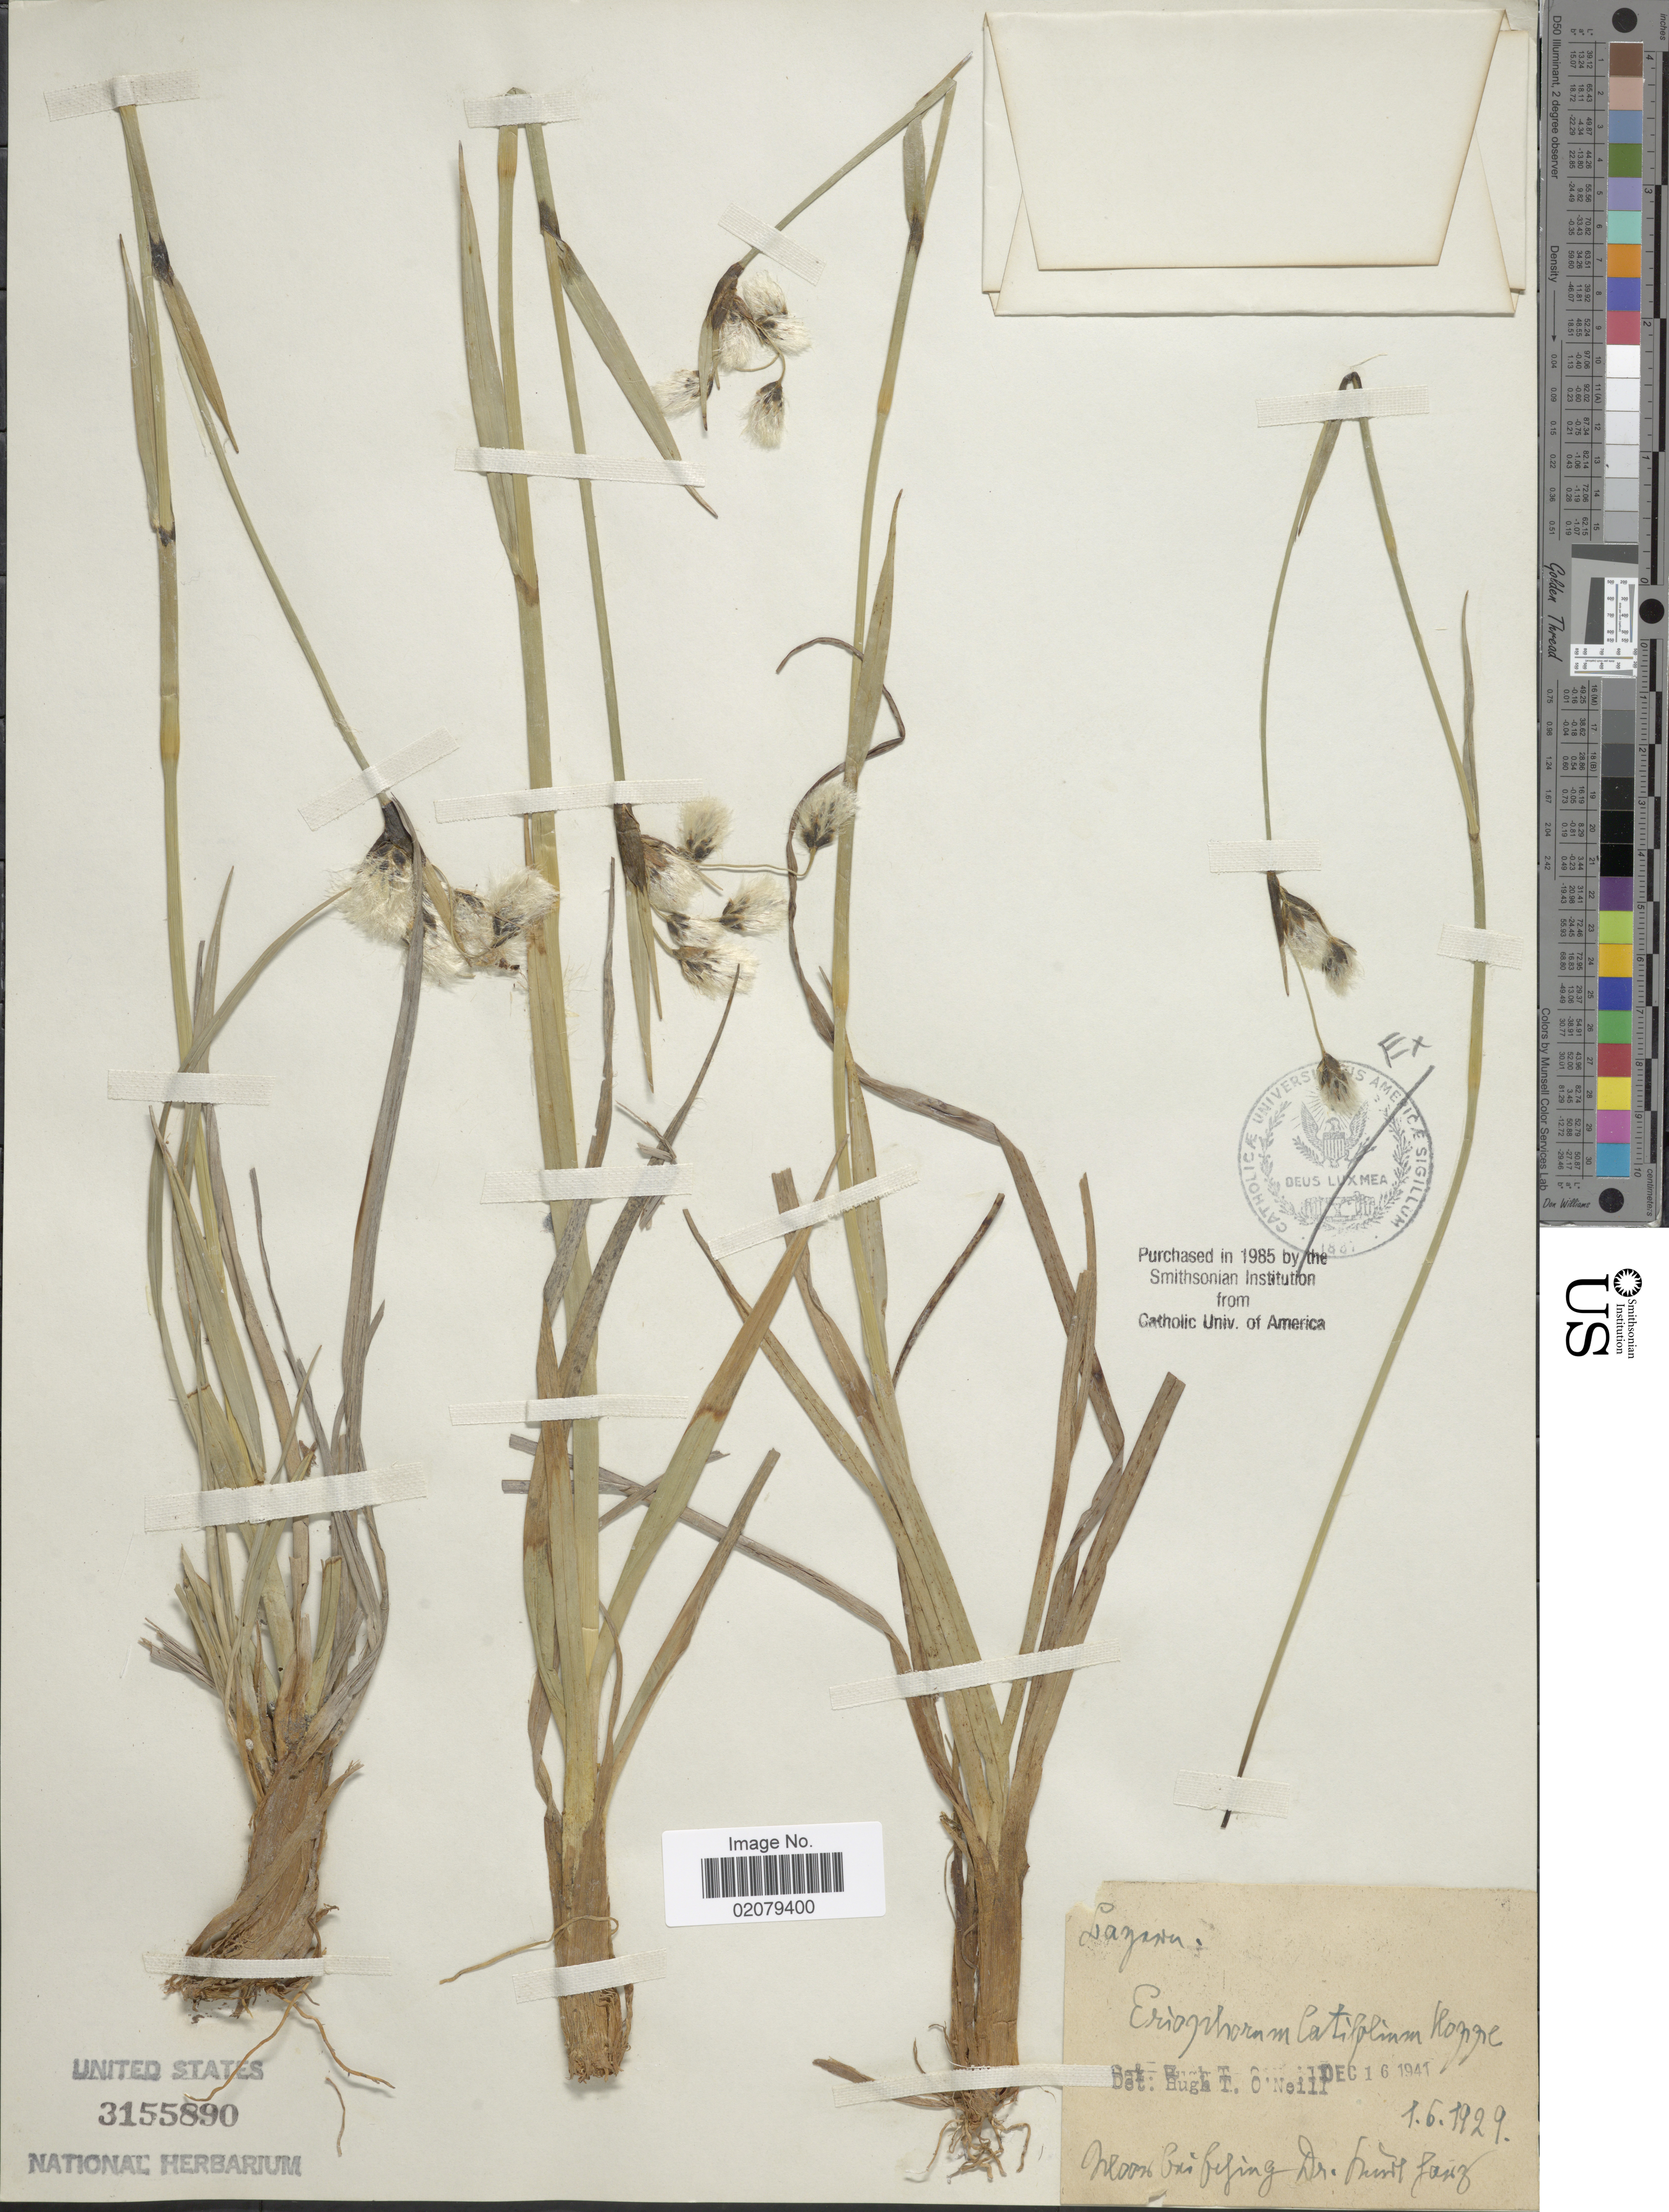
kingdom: Plantae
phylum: Tracheophyta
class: Liliopsida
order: Poales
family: Cyperaceae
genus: Eriophorum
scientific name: Eriophorum latifolium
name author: Hoppe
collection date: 1929-06-01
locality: Near Griffing Dr. Dusit Faix [interpreted]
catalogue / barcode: US 3155890